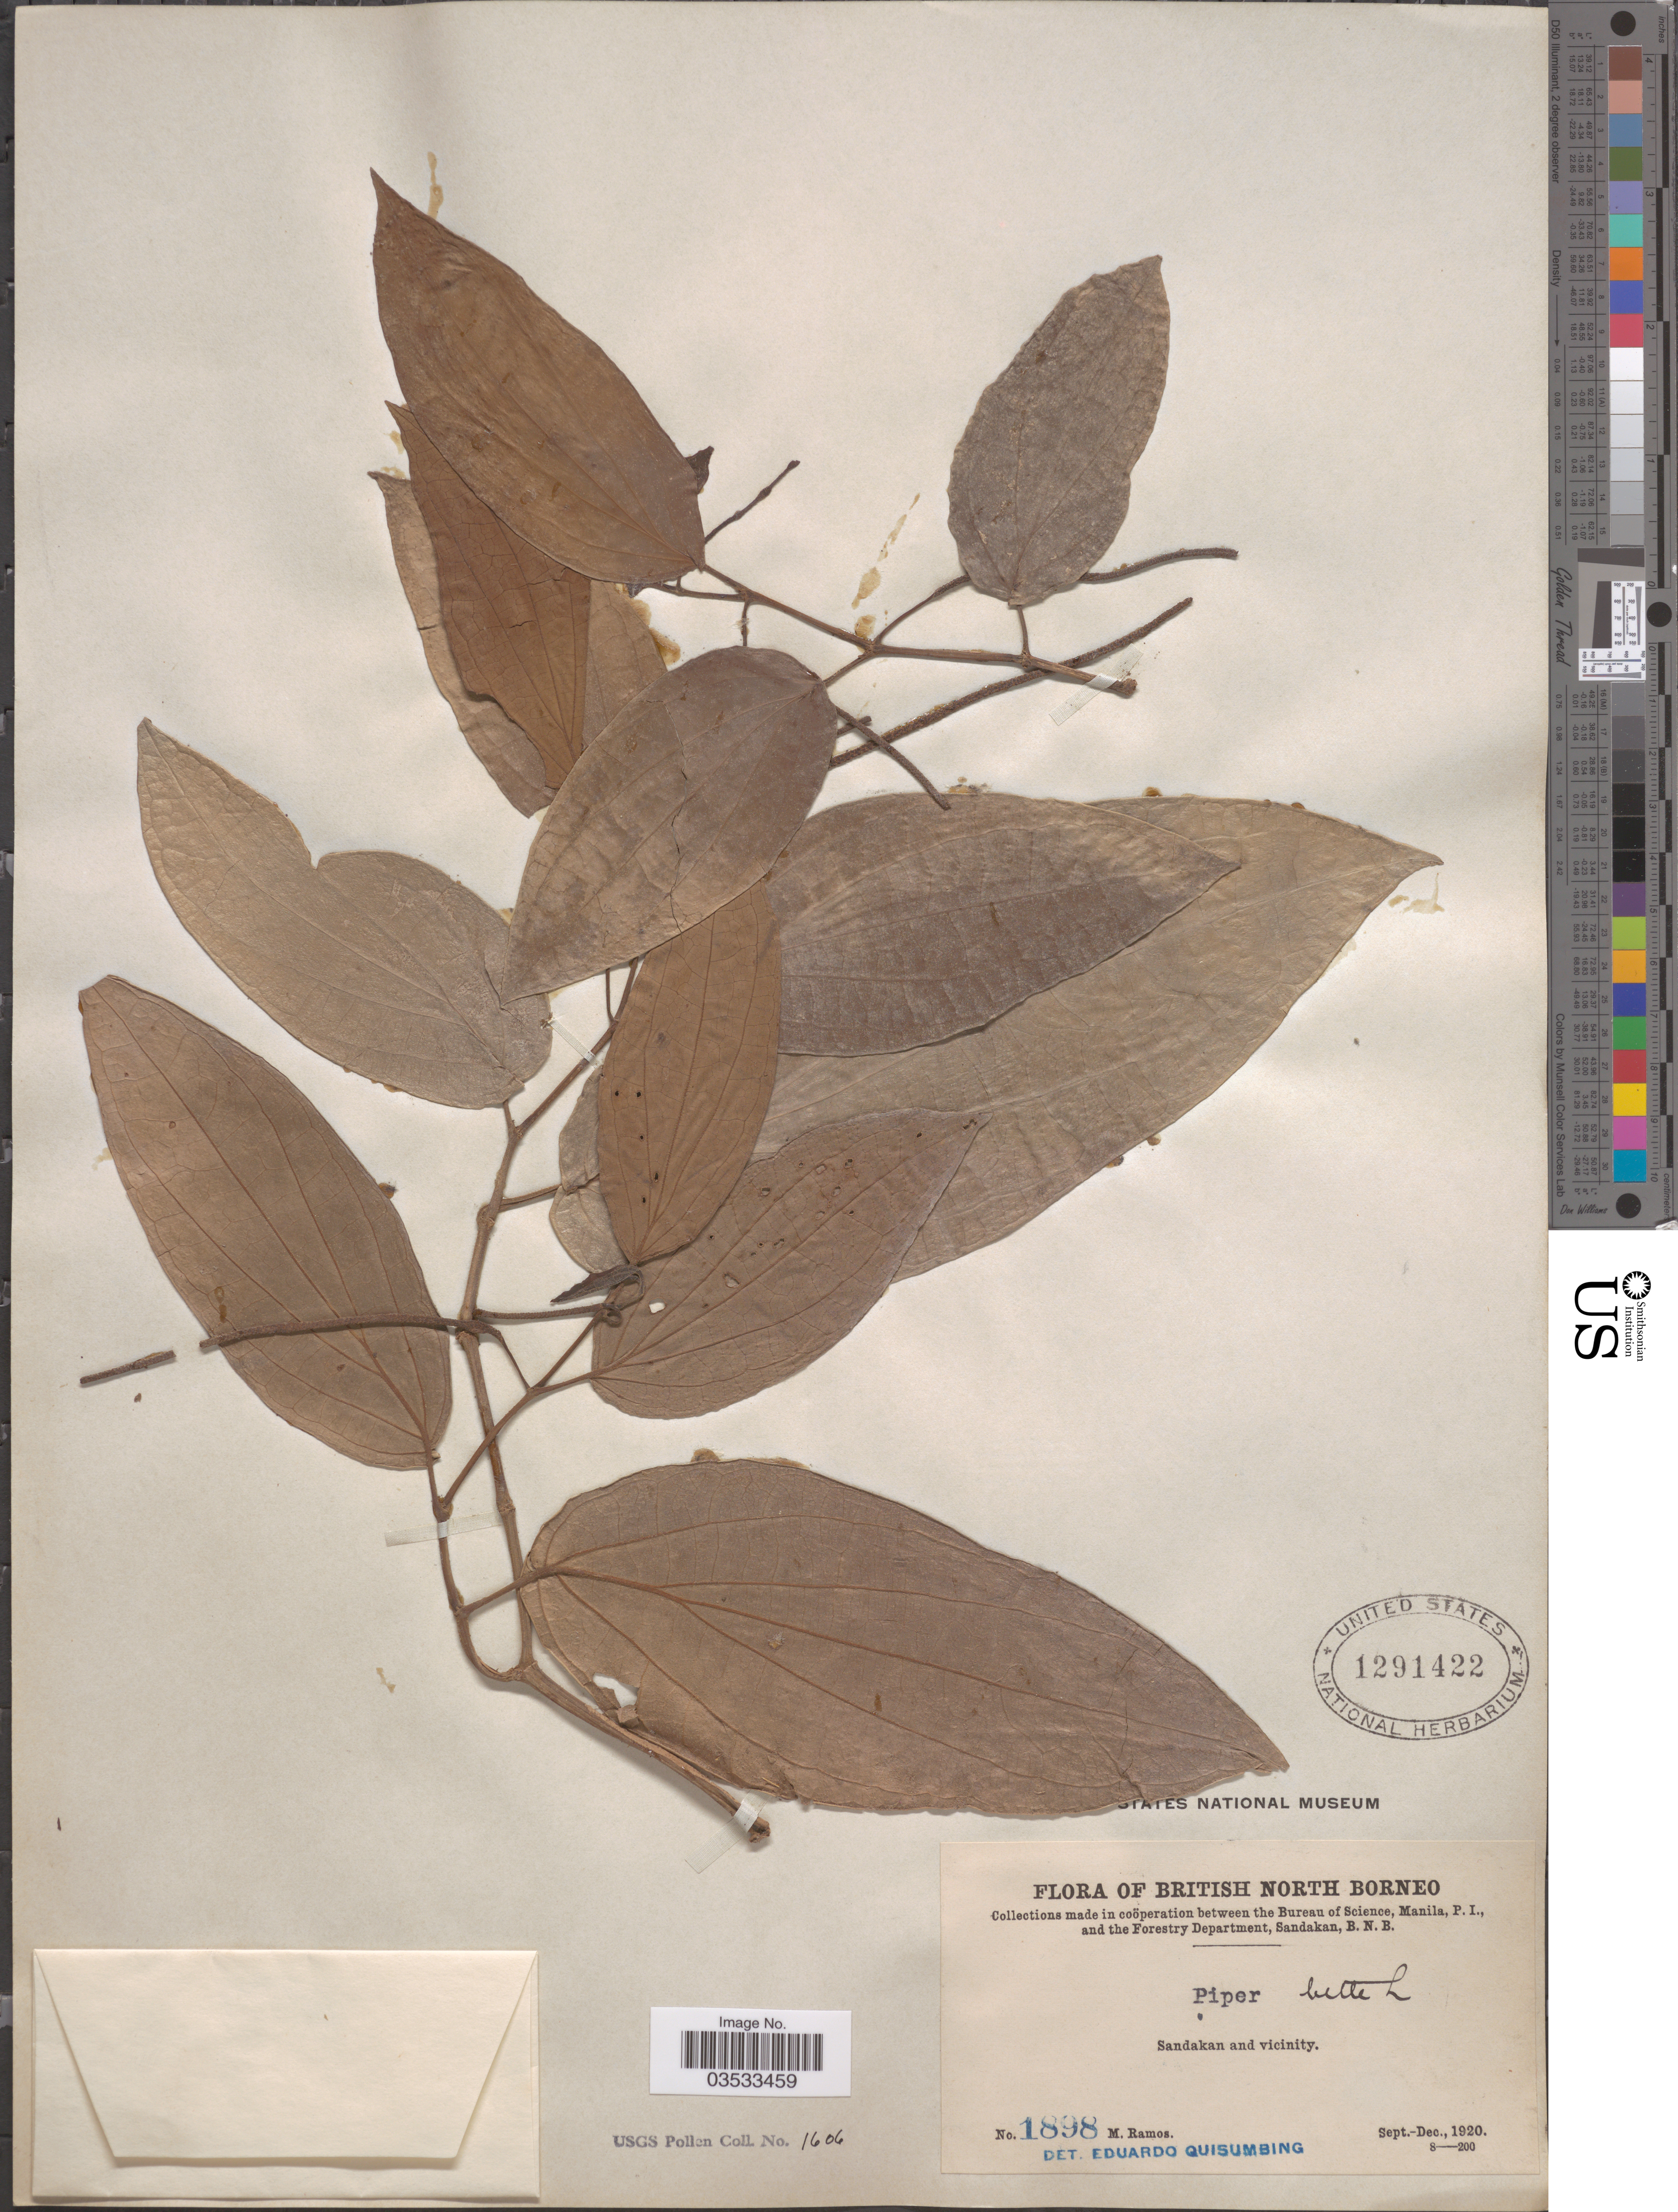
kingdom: Plantae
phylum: Tracheophyta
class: Magnoliopsida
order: Piperales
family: Piperaceae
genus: Piper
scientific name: Piper betle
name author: L.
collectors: M. Ramos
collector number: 1898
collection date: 1920-09/1920-12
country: Malaysia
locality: British North Borneo. Sandakan and vicinity.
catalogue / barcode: US 1291422